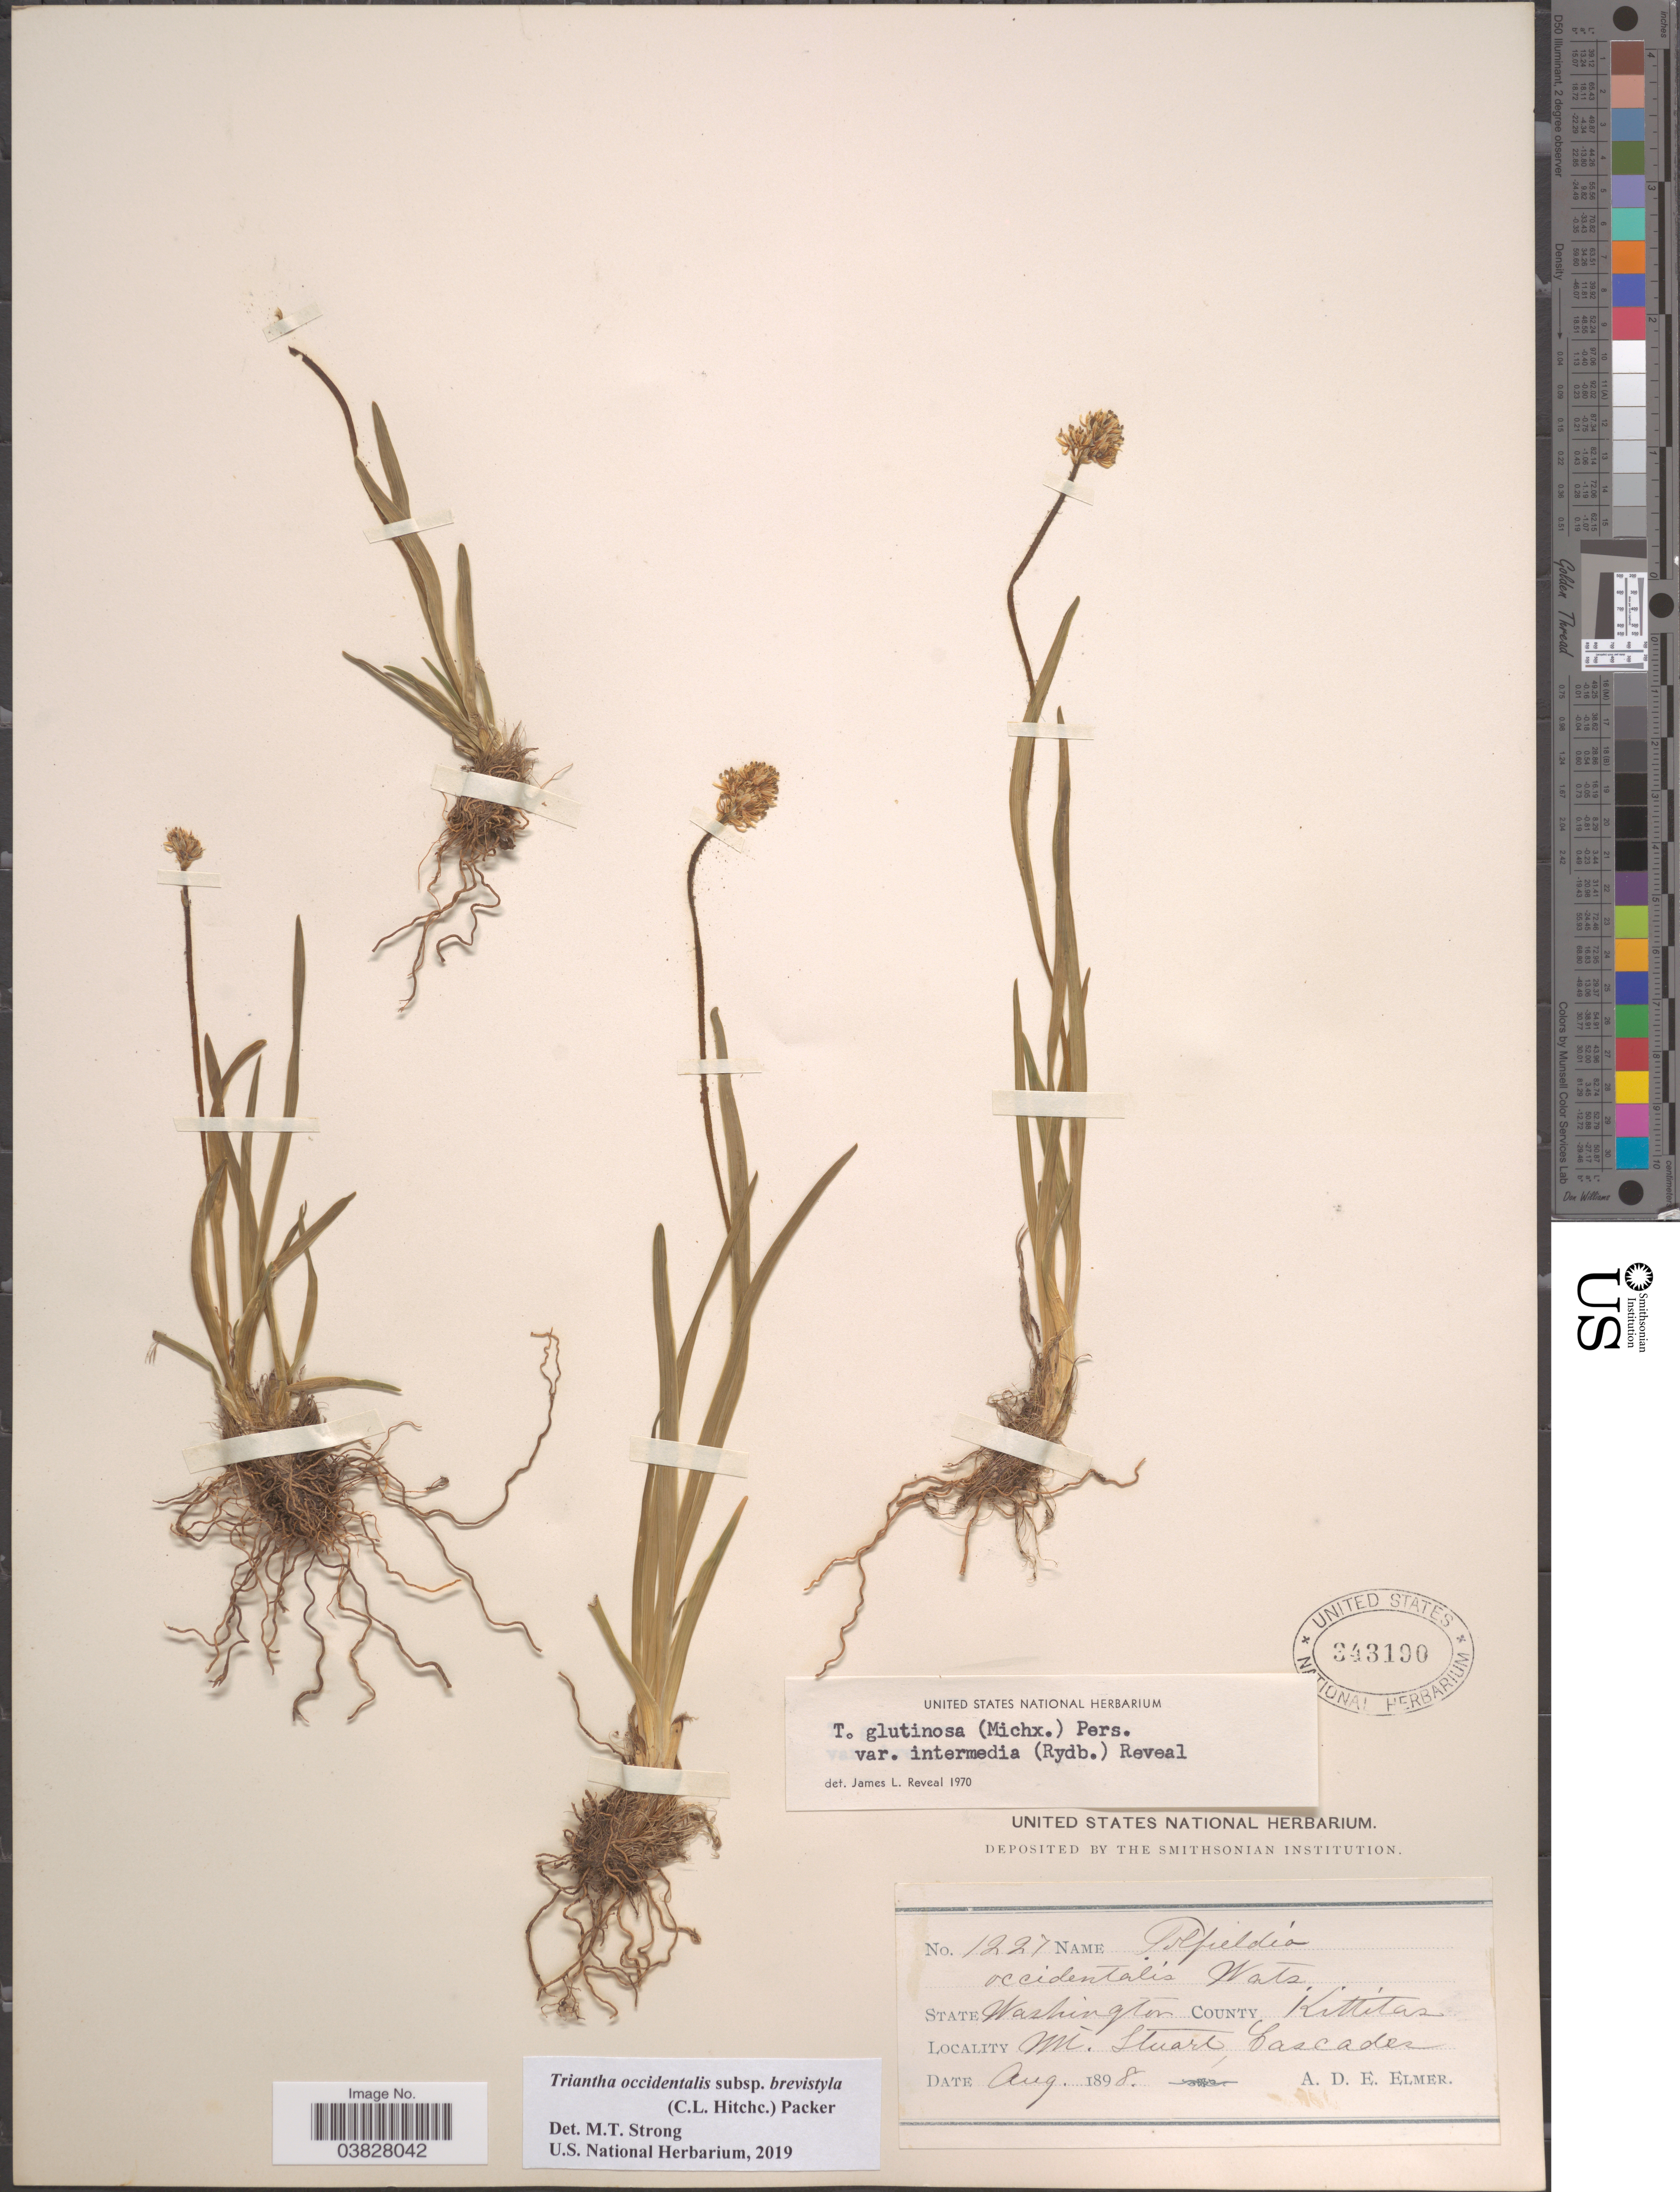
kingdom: Plantae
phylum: Tracheophyta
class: Liliopsida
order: Alismatales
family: Tofieldiaceae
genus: Triantha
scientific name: Triantha occidentalis subsp. brevistyla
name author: (C.L. Hitchc.) Packer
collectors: A. D. E. Elmer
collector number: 1227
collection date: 1898-08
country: United States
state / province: Washington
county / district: Kittitas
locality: County Kittitas. Mt. Stuart, Cascades.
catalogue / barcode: US 343190